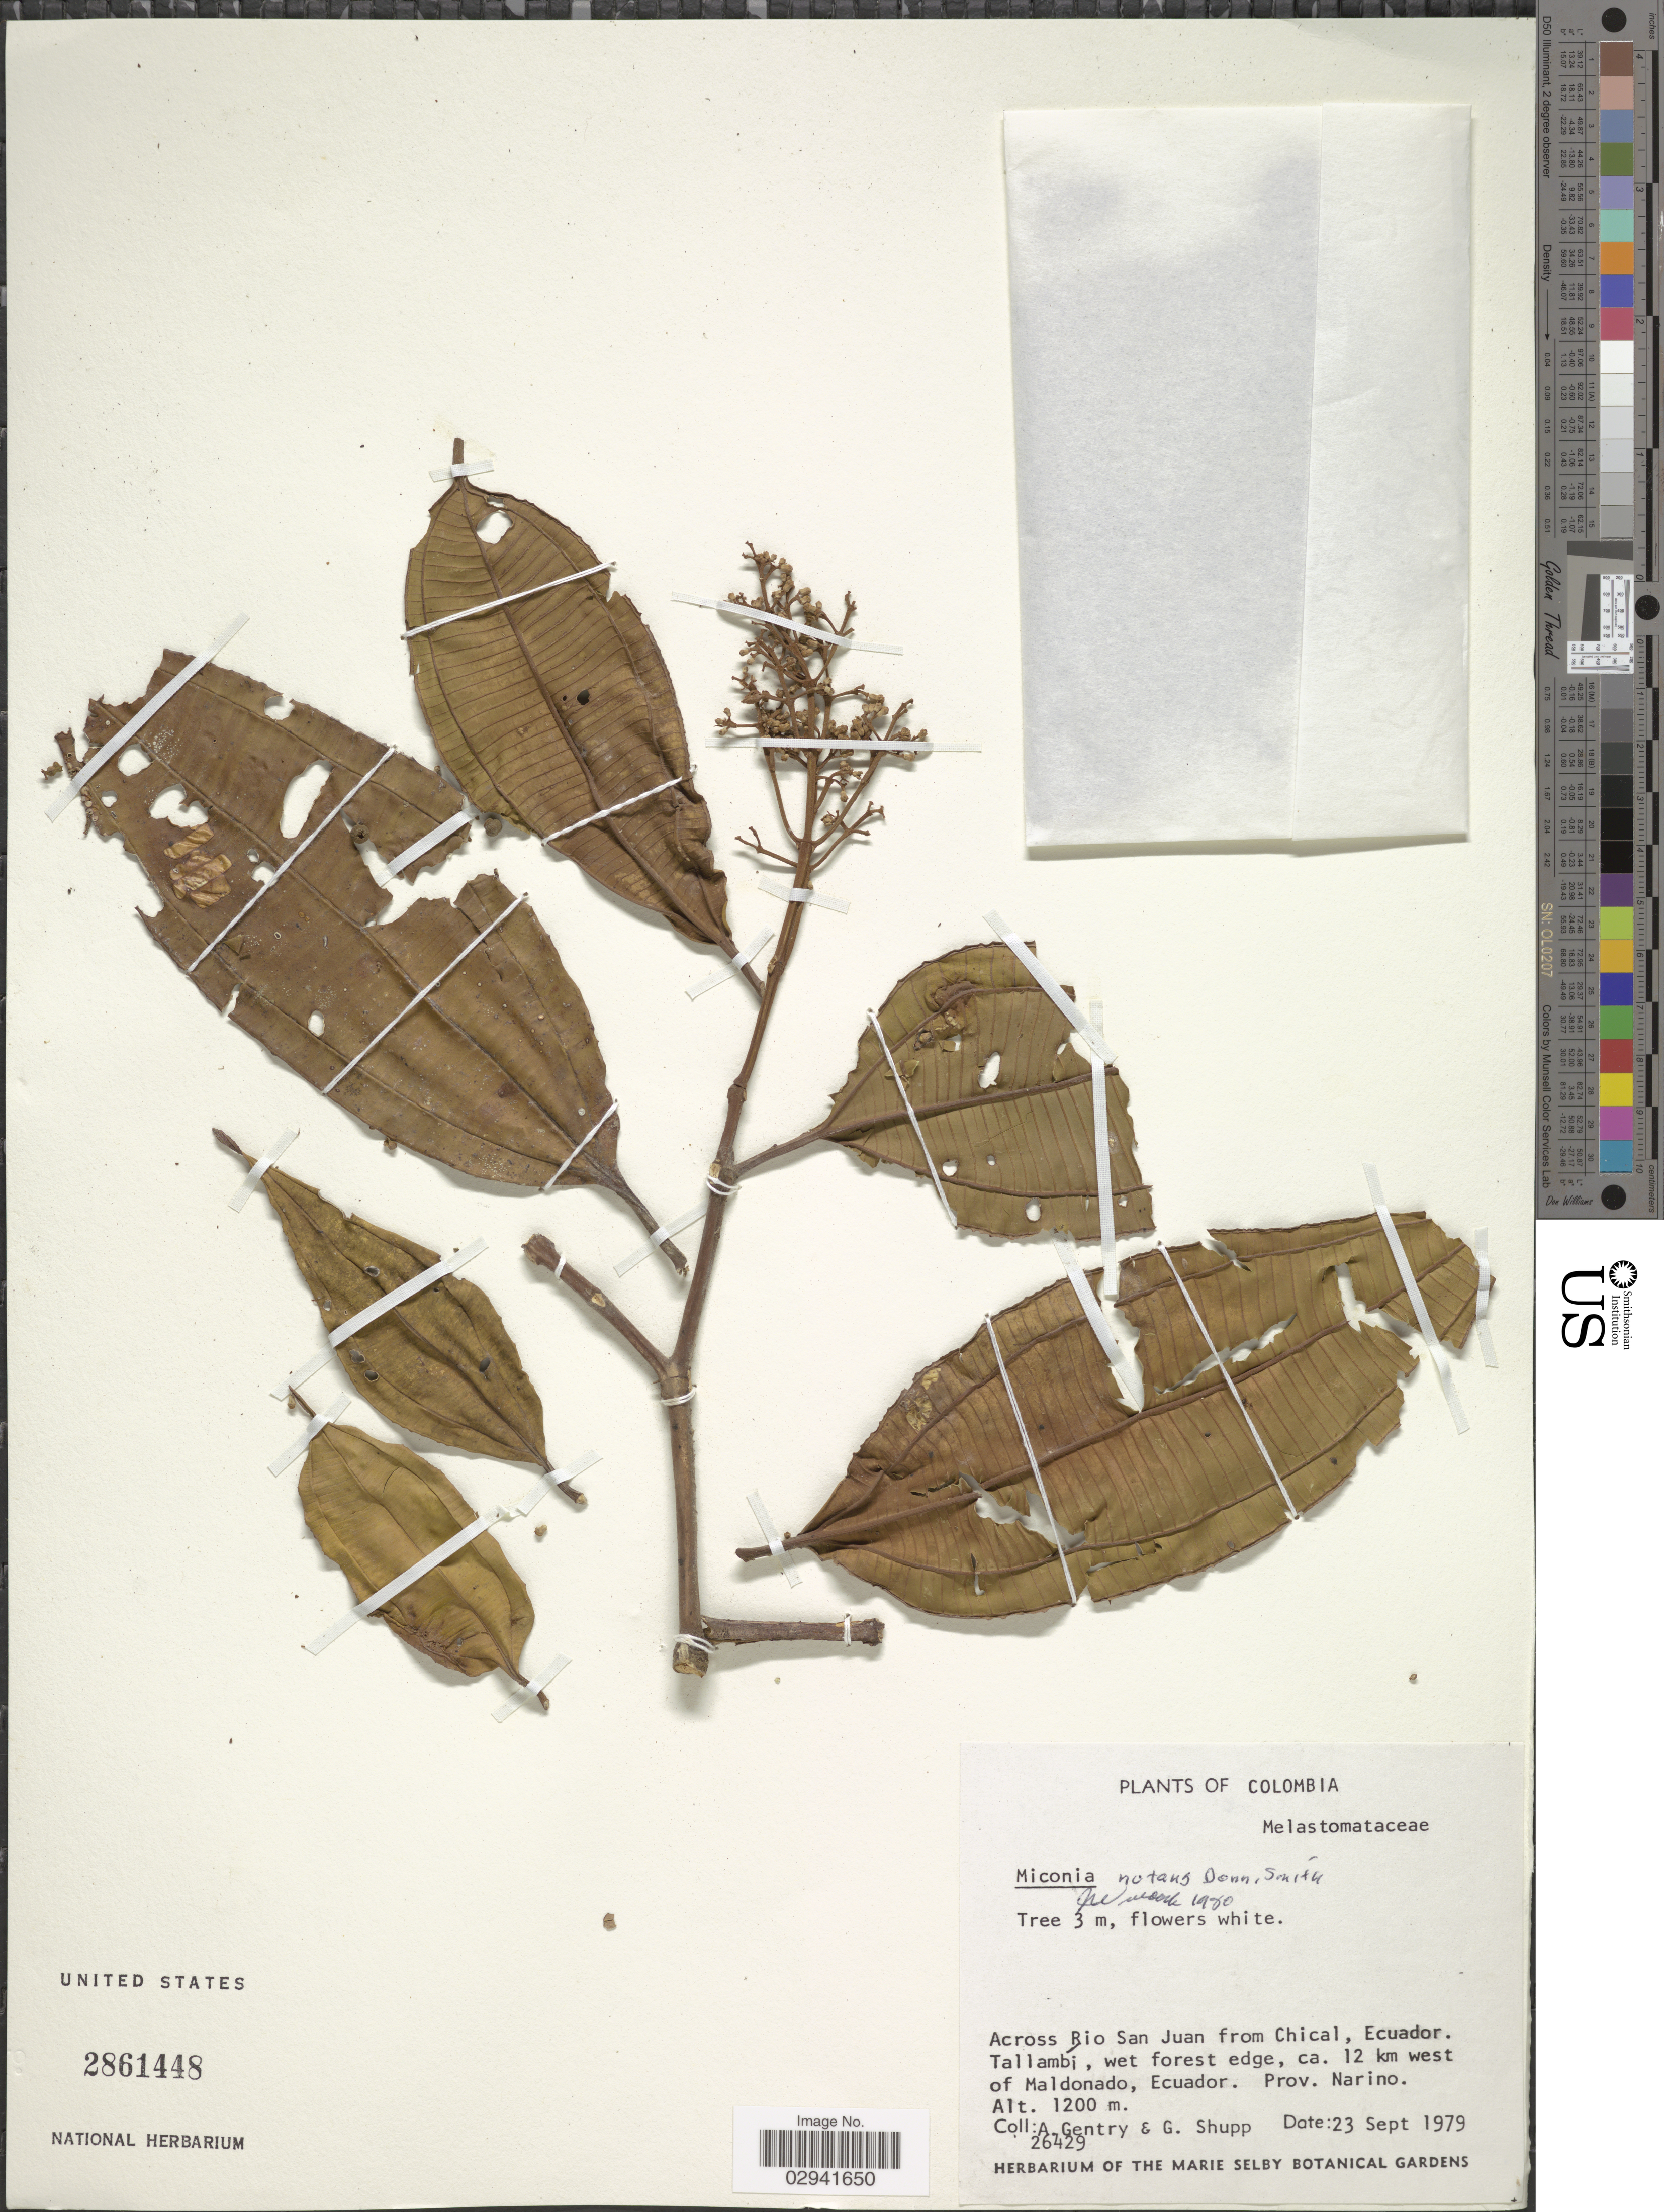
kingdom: Plantae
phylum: Tracheophyta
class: Magnoliopsida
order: Myrtales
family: Melastomataceae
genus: Miconia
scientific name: Miconia nutans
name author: Donn. Sm.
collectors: A. H. Gentry & G. Shupp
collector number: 26429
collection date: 1979-09-23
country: Colombia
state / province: Nariño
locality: Across Rio San Juan from Chical, Ecuador. Tallambi, wet forest edge, ca. 12 km west of Maldonado. Prov. Narino.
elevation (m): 1200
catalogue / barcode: US 2861448